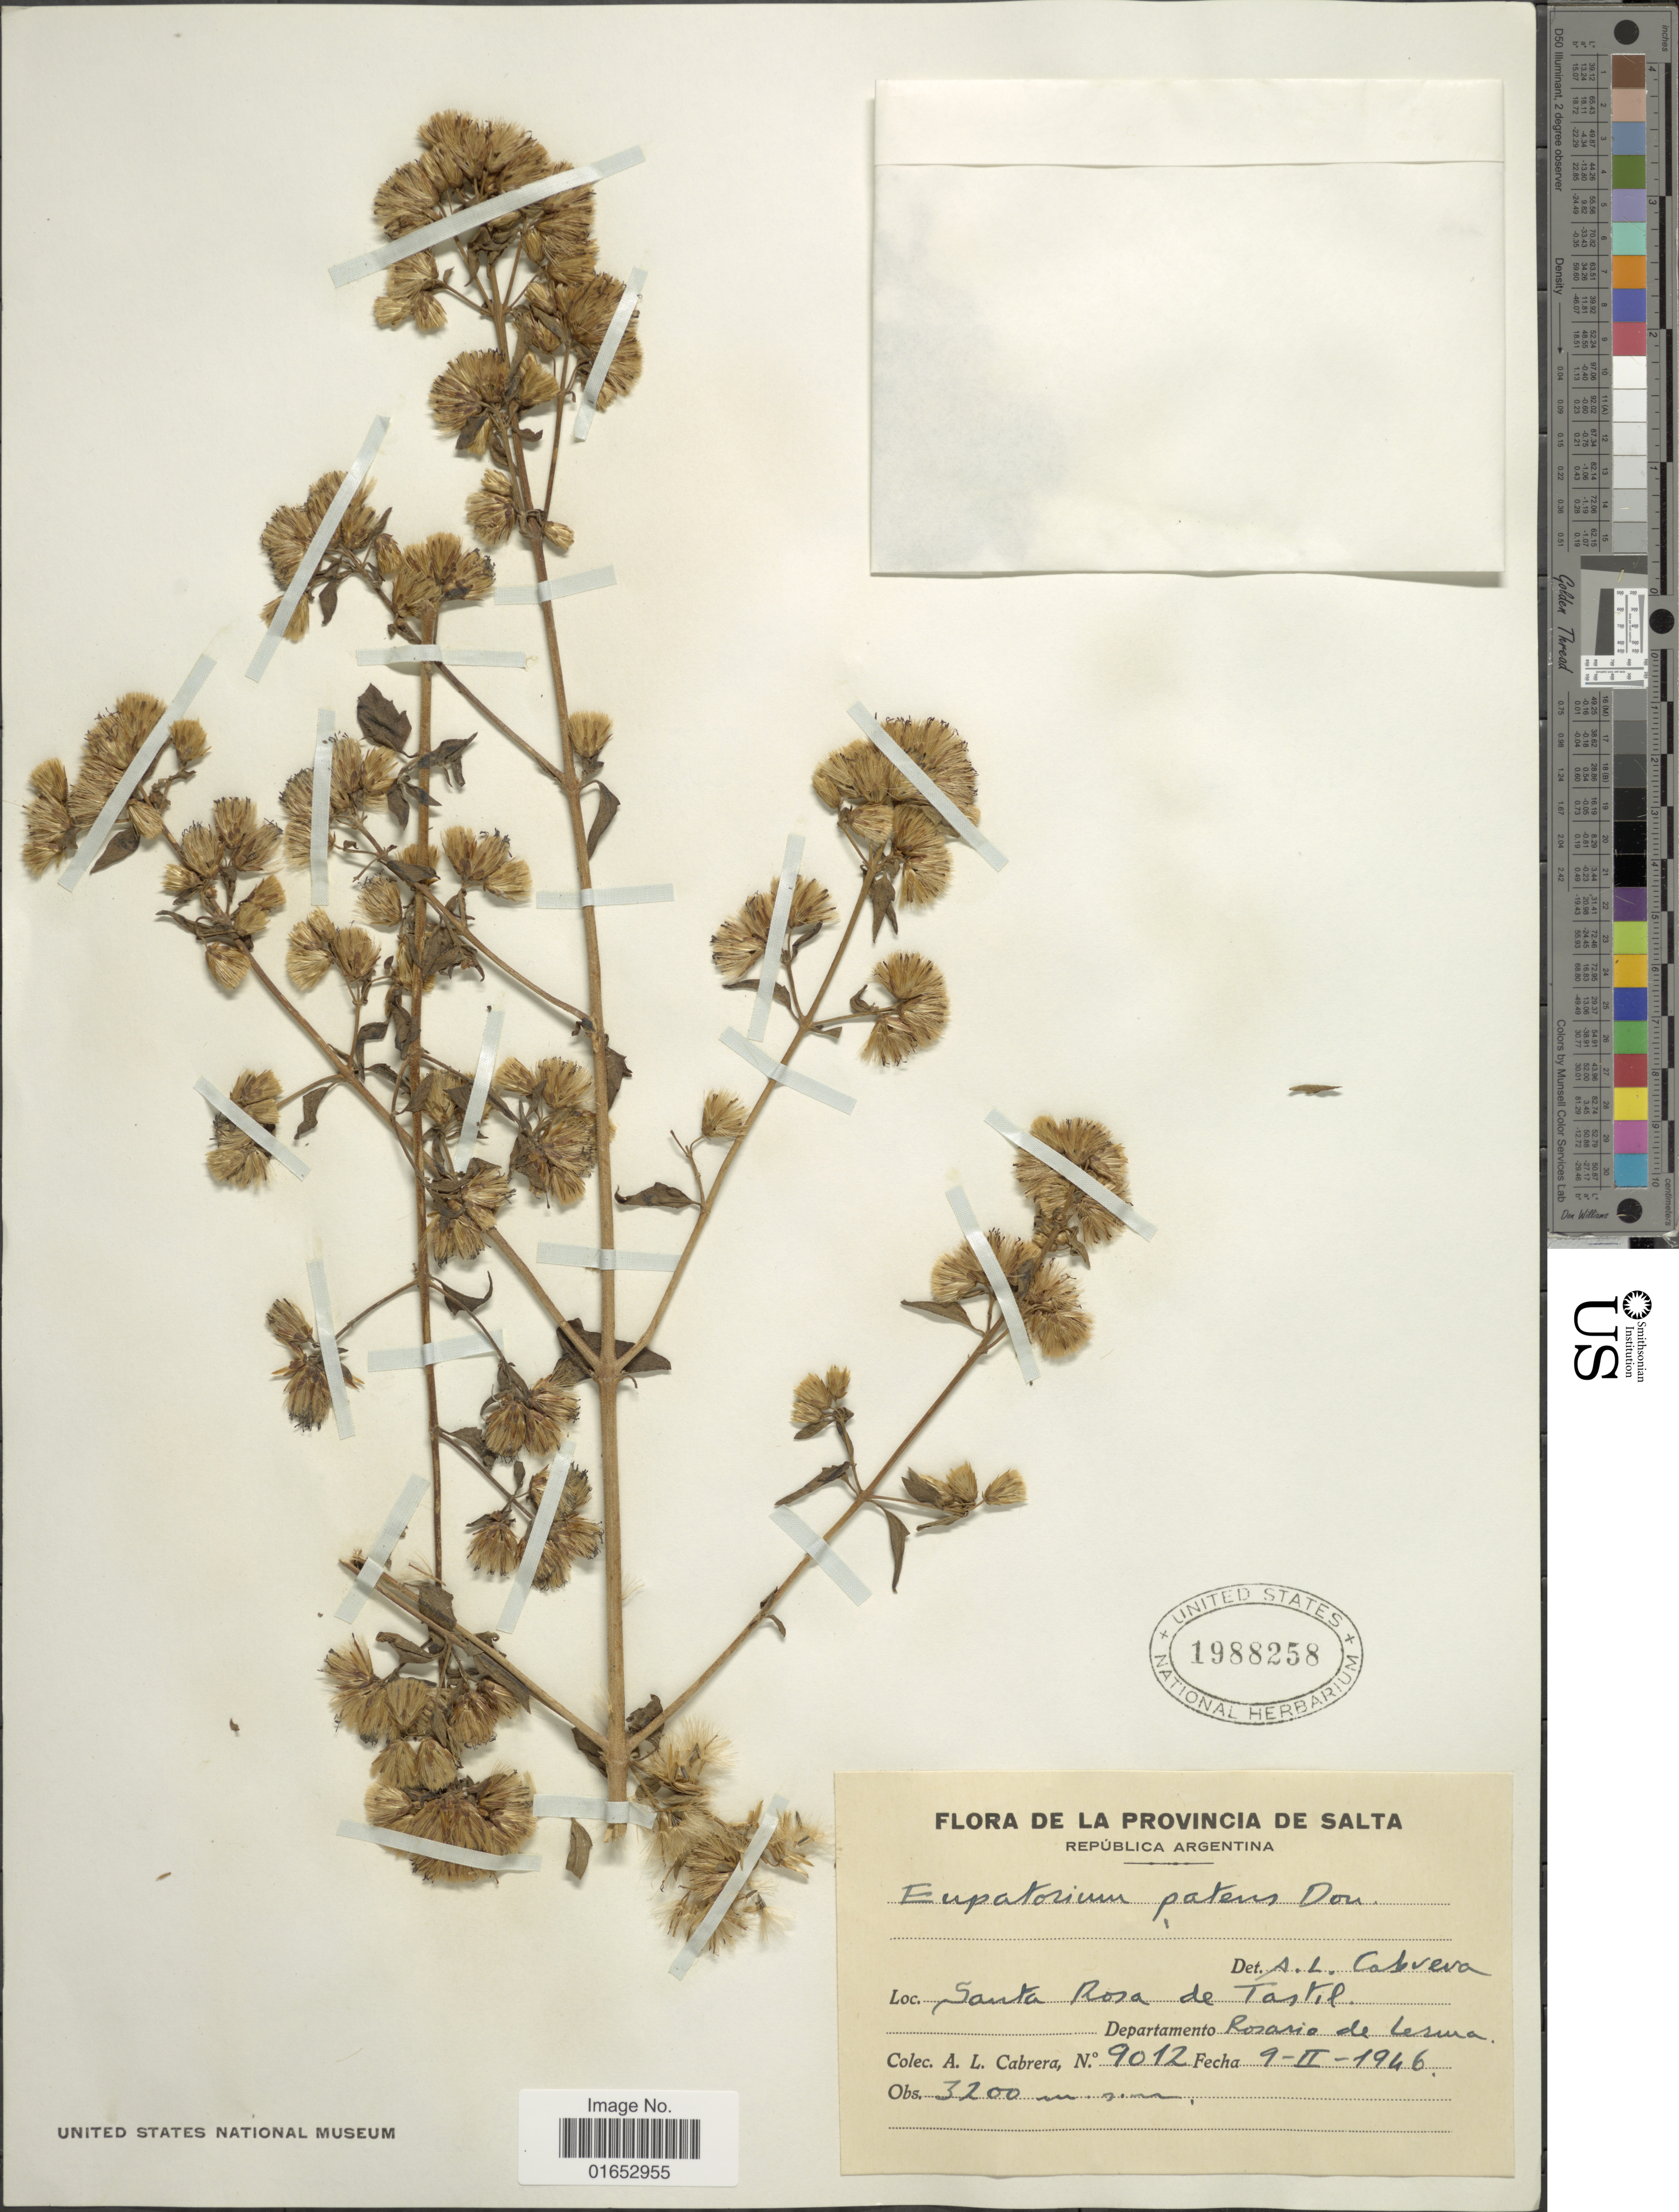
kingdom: Plantae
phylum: Tracheophyta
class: Magnoliopsida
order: Asterales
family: Asteraceae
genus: Austrobrickellia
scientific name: Austrobrickellia patens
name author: (D. Don ex Hook. & Arn.) R.M. King & H. Rob.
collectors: A. L. Cabrera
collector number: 9012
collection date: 1946-02-09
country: Argentina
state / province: Salta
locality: Santa Rosa de Tastil, Departamento Rosario de lerua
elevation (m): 3200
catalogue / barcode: US 1988258